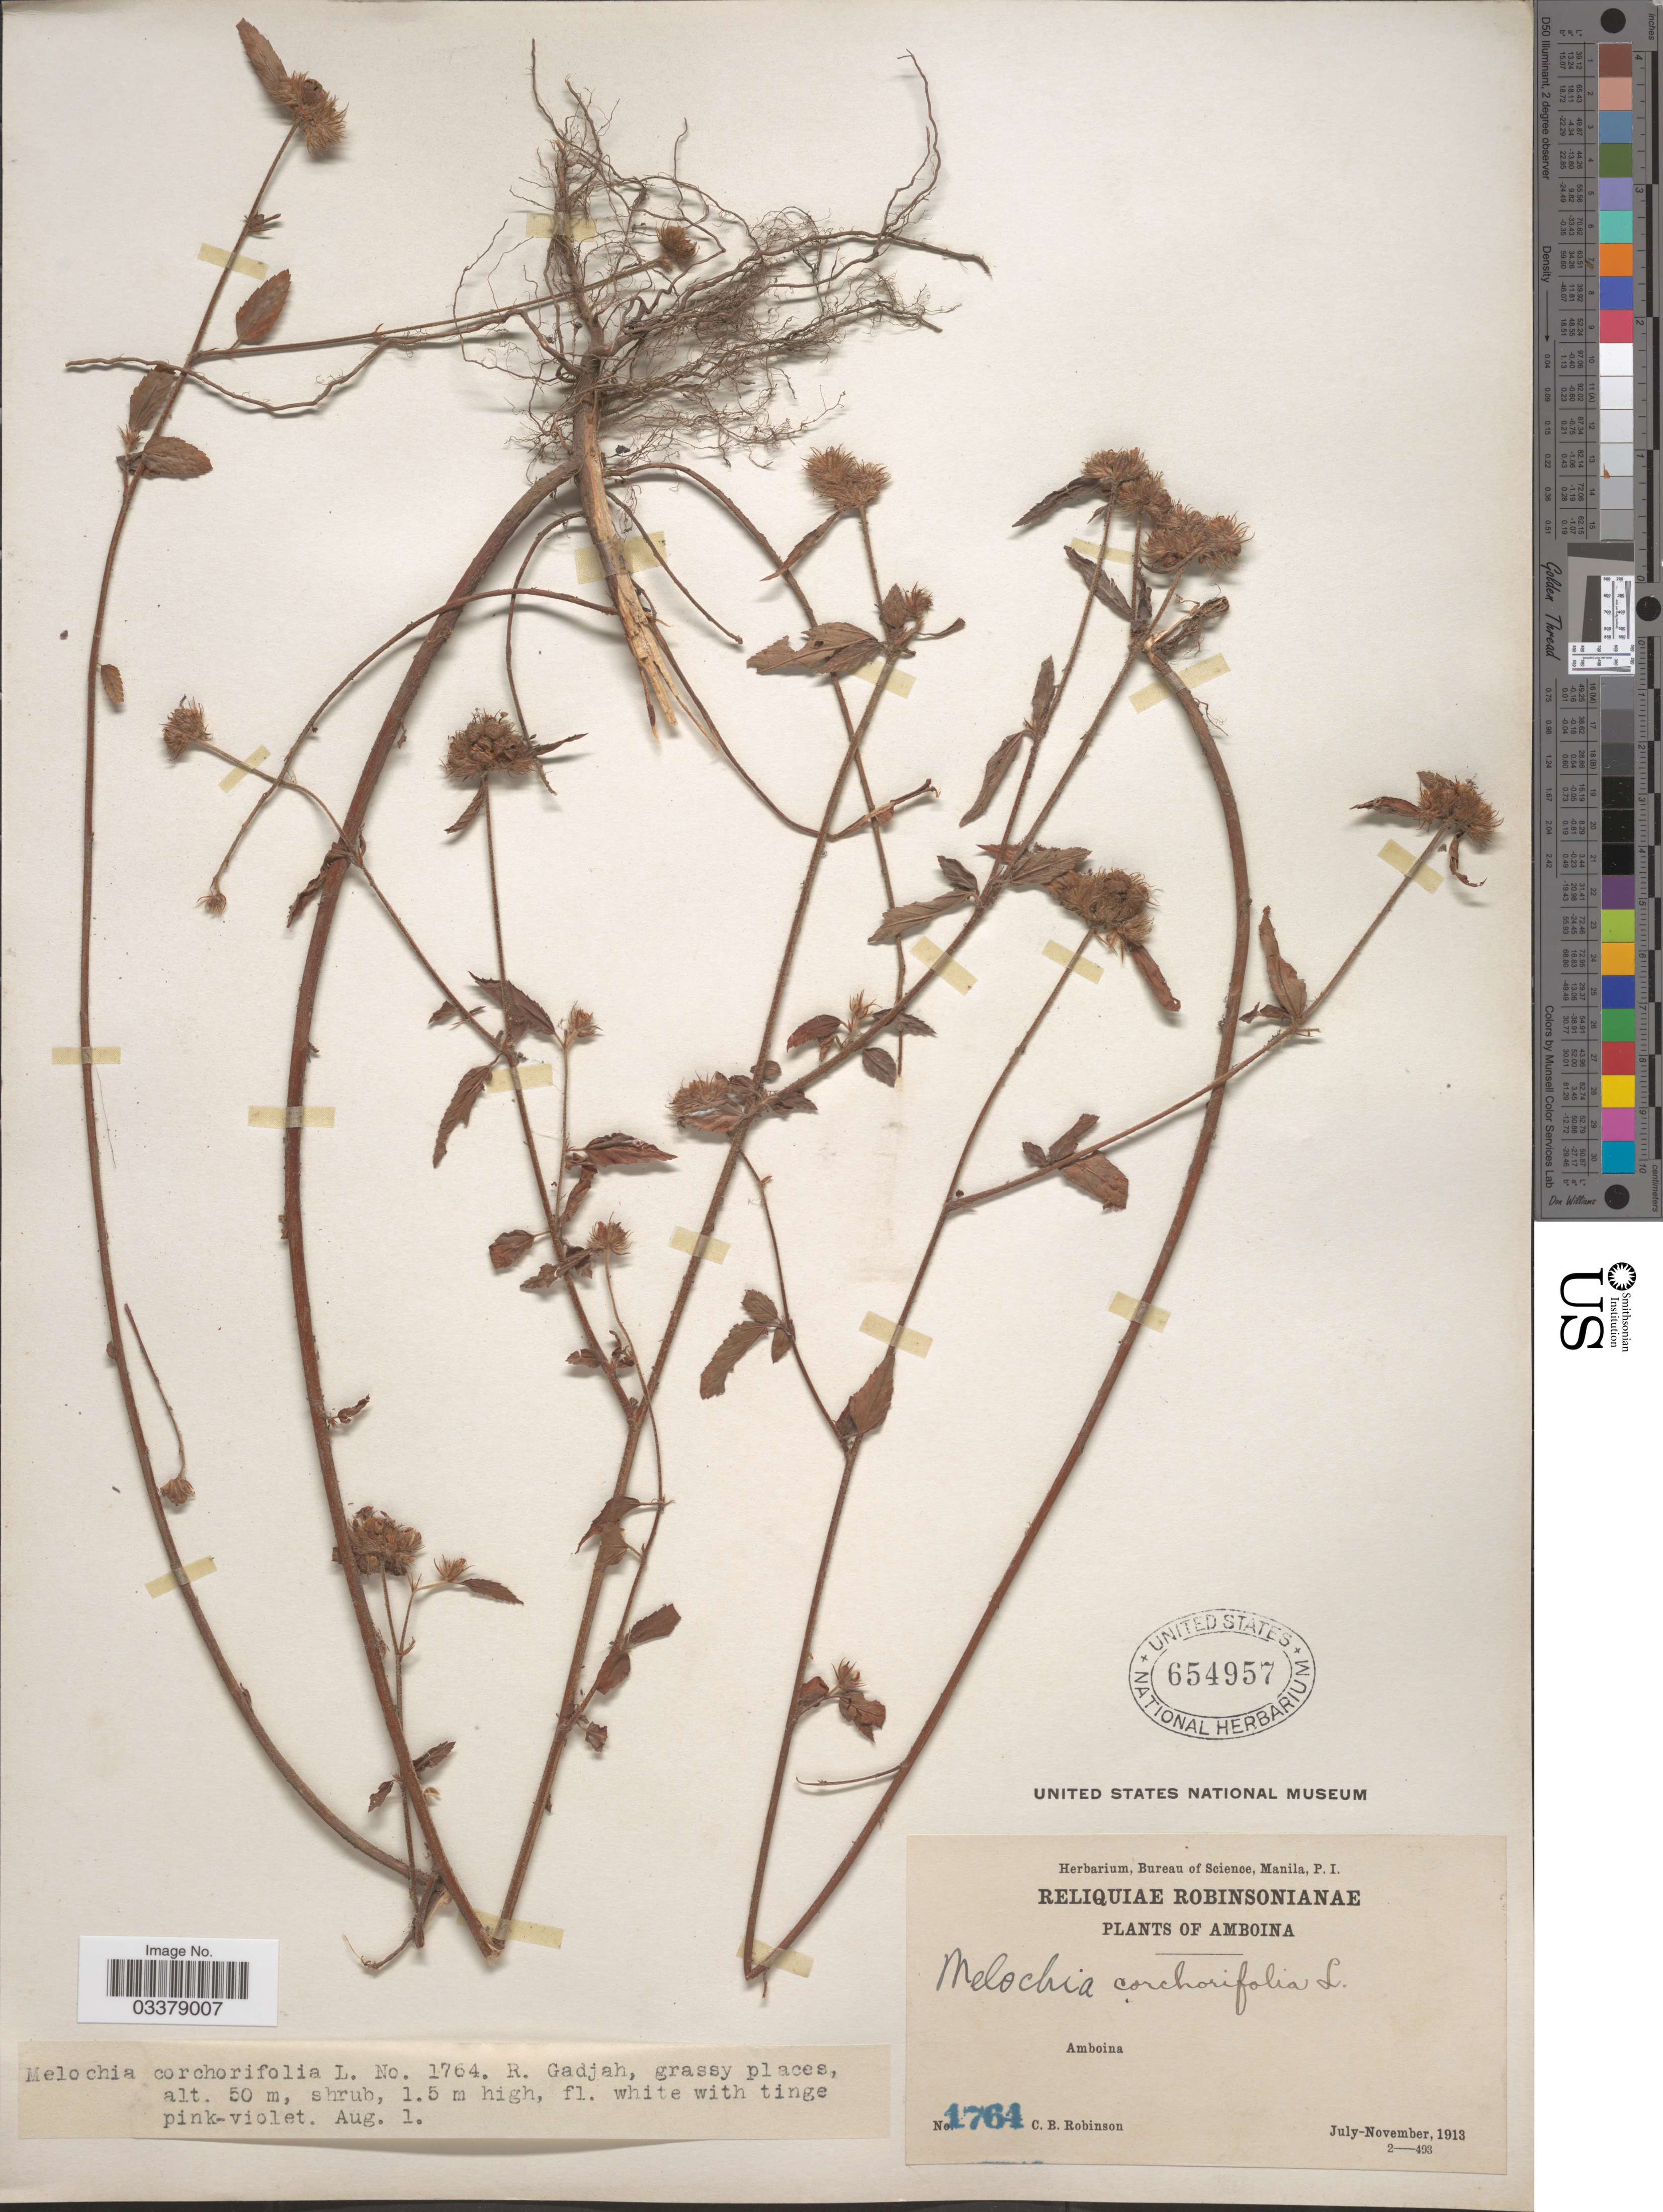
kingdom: Plantae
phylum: Tracheophyta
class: Magnoliopsida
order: Malvales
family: Malvaceae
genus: Melochia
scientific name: Melochia corchorifolia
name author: L.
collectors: C. Robinson & R. Gadjah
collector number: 1764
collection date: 1913-08-01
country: Indonesia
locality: Amboina.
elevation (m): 50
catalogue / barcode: US 654957